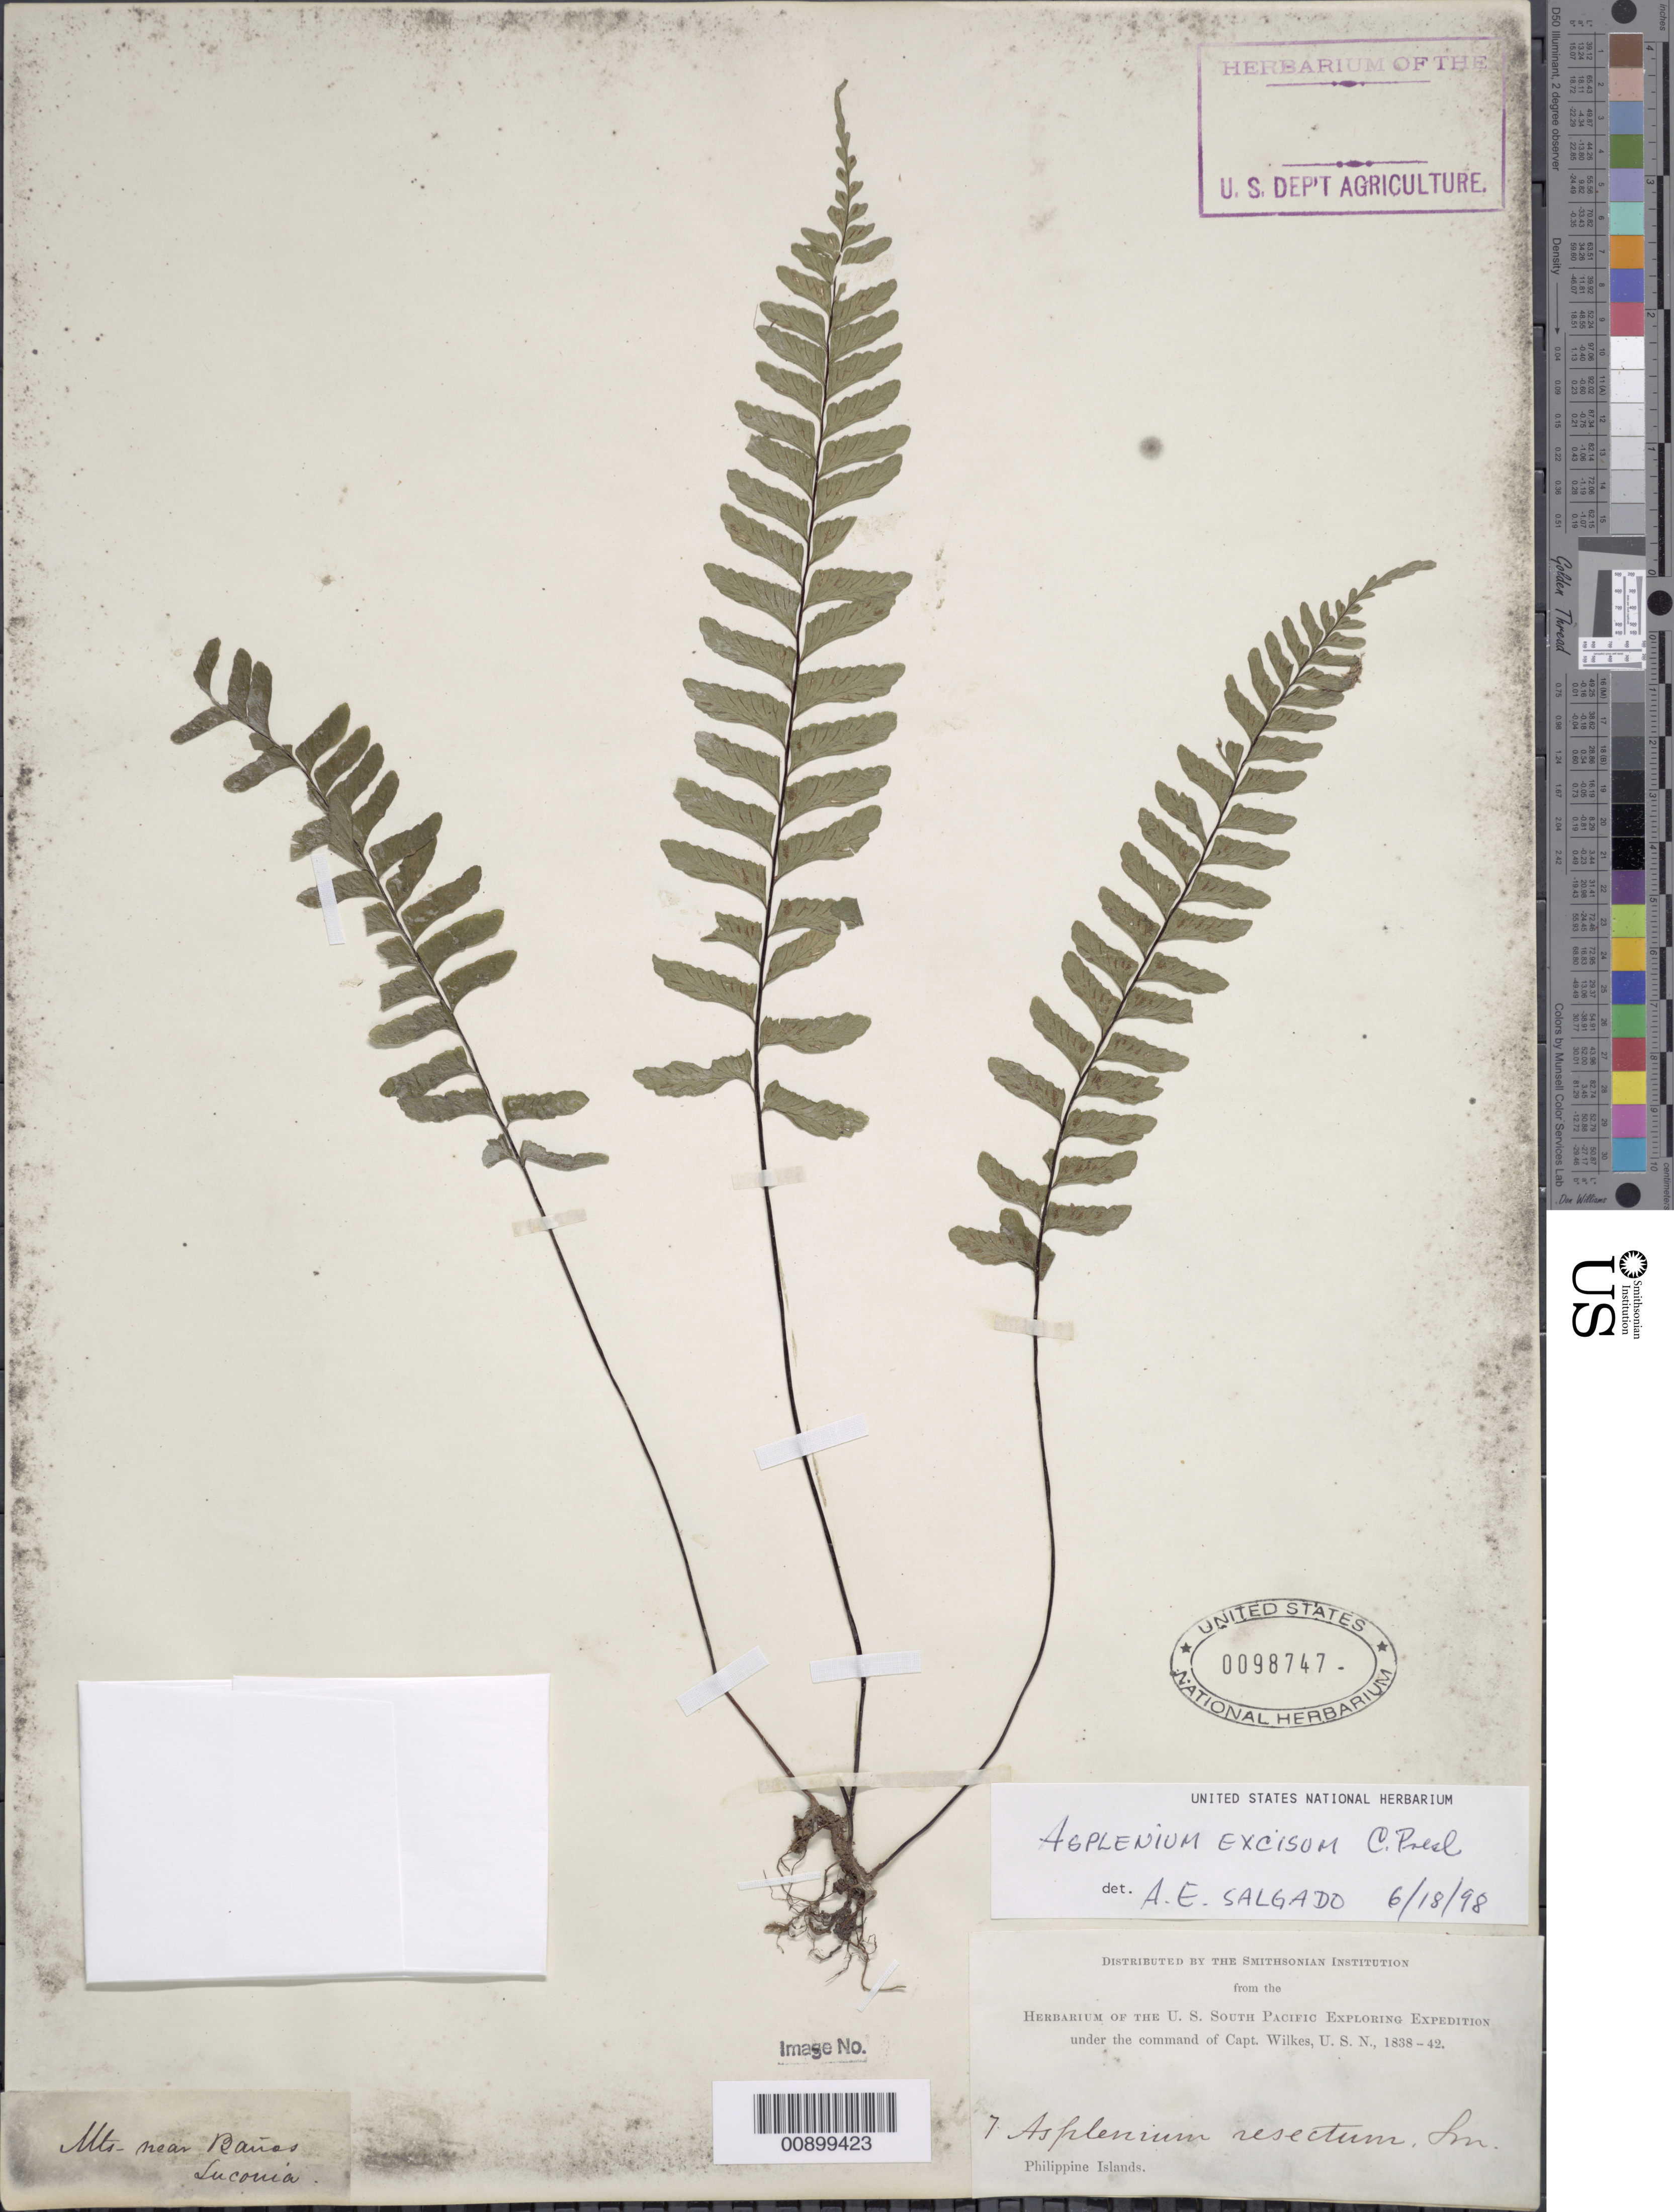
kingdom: Plantae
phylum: Tracheophyta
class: Polypodiopsida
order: Polypodiales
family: Aspleniaceae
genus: Hymenasplenium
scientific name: Hymenasplenium excisum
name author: C. Presl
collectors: Wilkes Explor. Exped.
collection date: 1838/1842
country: Philippines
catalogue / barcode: US 98747